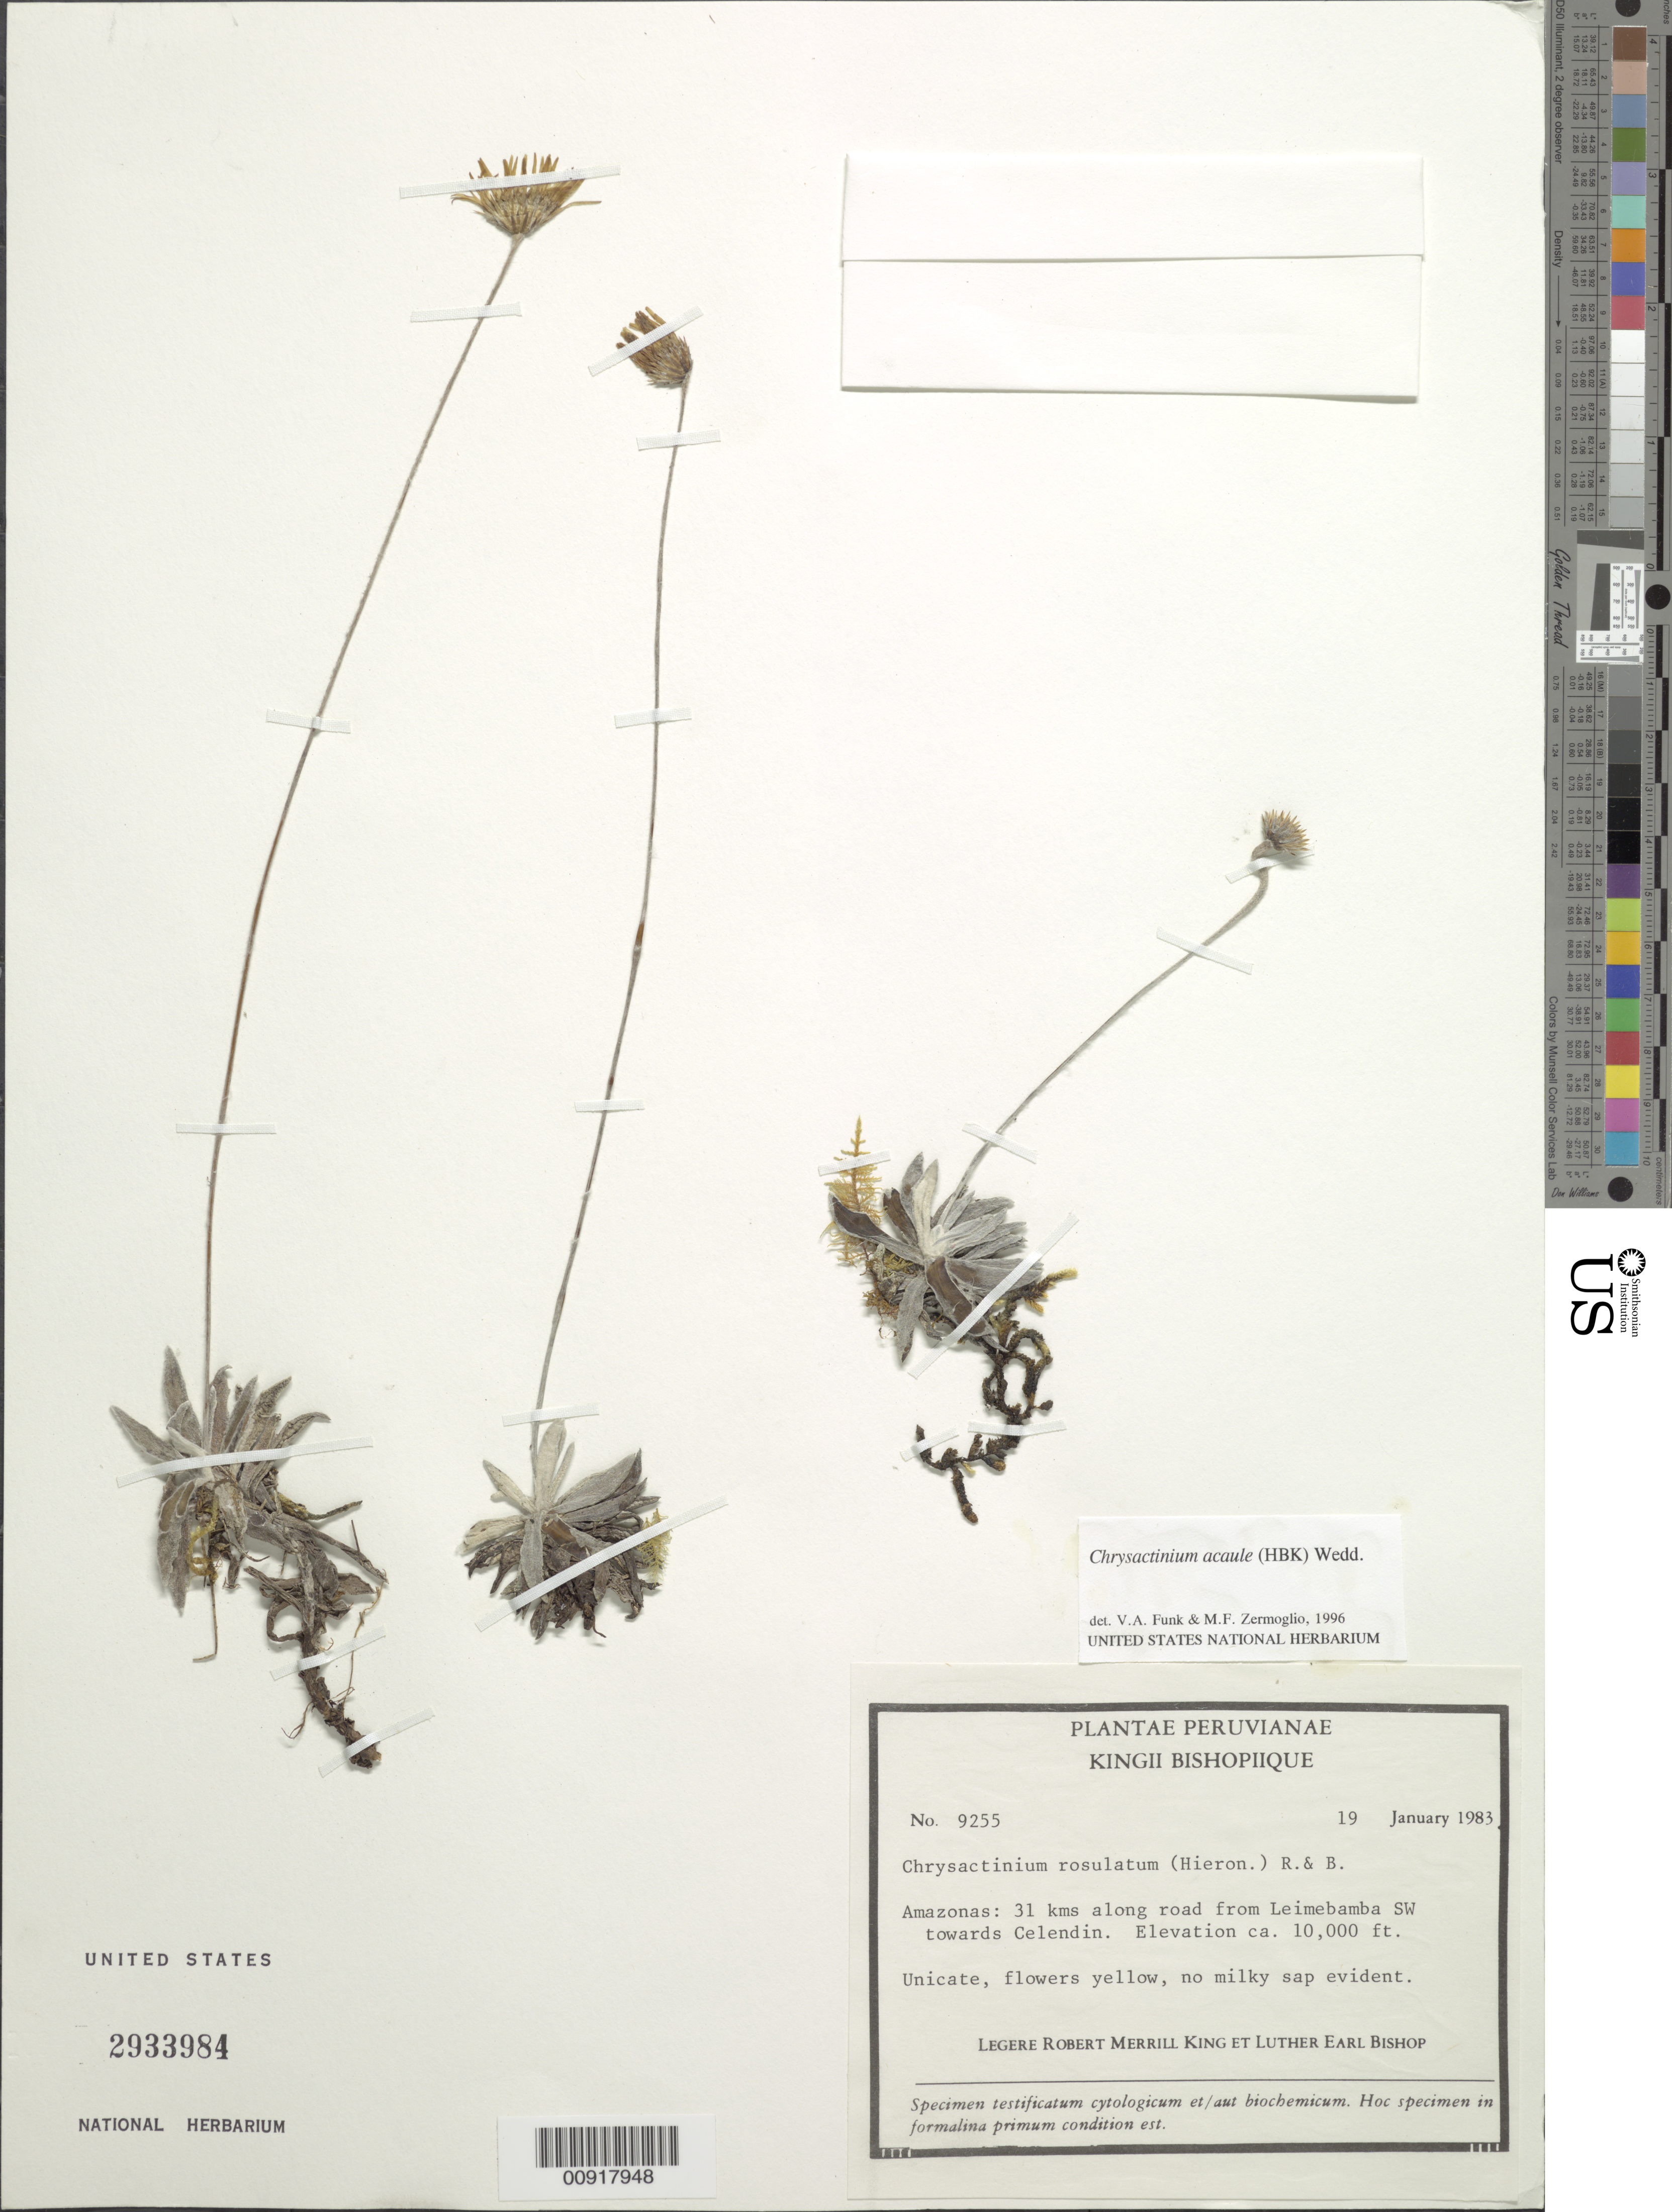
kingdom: Plantae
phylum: Tracheophyta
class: Magnoliopsida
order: Asterales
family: Asteraceae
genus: Chrysactinium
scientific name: Chrysactinium acaule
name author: (Kunth) Wedd.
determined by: Funk, V. A.; Zermoglio, M. F.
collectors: R. M. King & L. E. Bishop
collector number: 9255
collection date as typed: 19 January 1983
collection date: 1983-01-19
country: Peru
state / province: Amazonas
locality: Amazonas: 31 kms along road from Leimebamba SW towards Celendin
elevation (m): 3048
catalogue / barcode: US 2933984